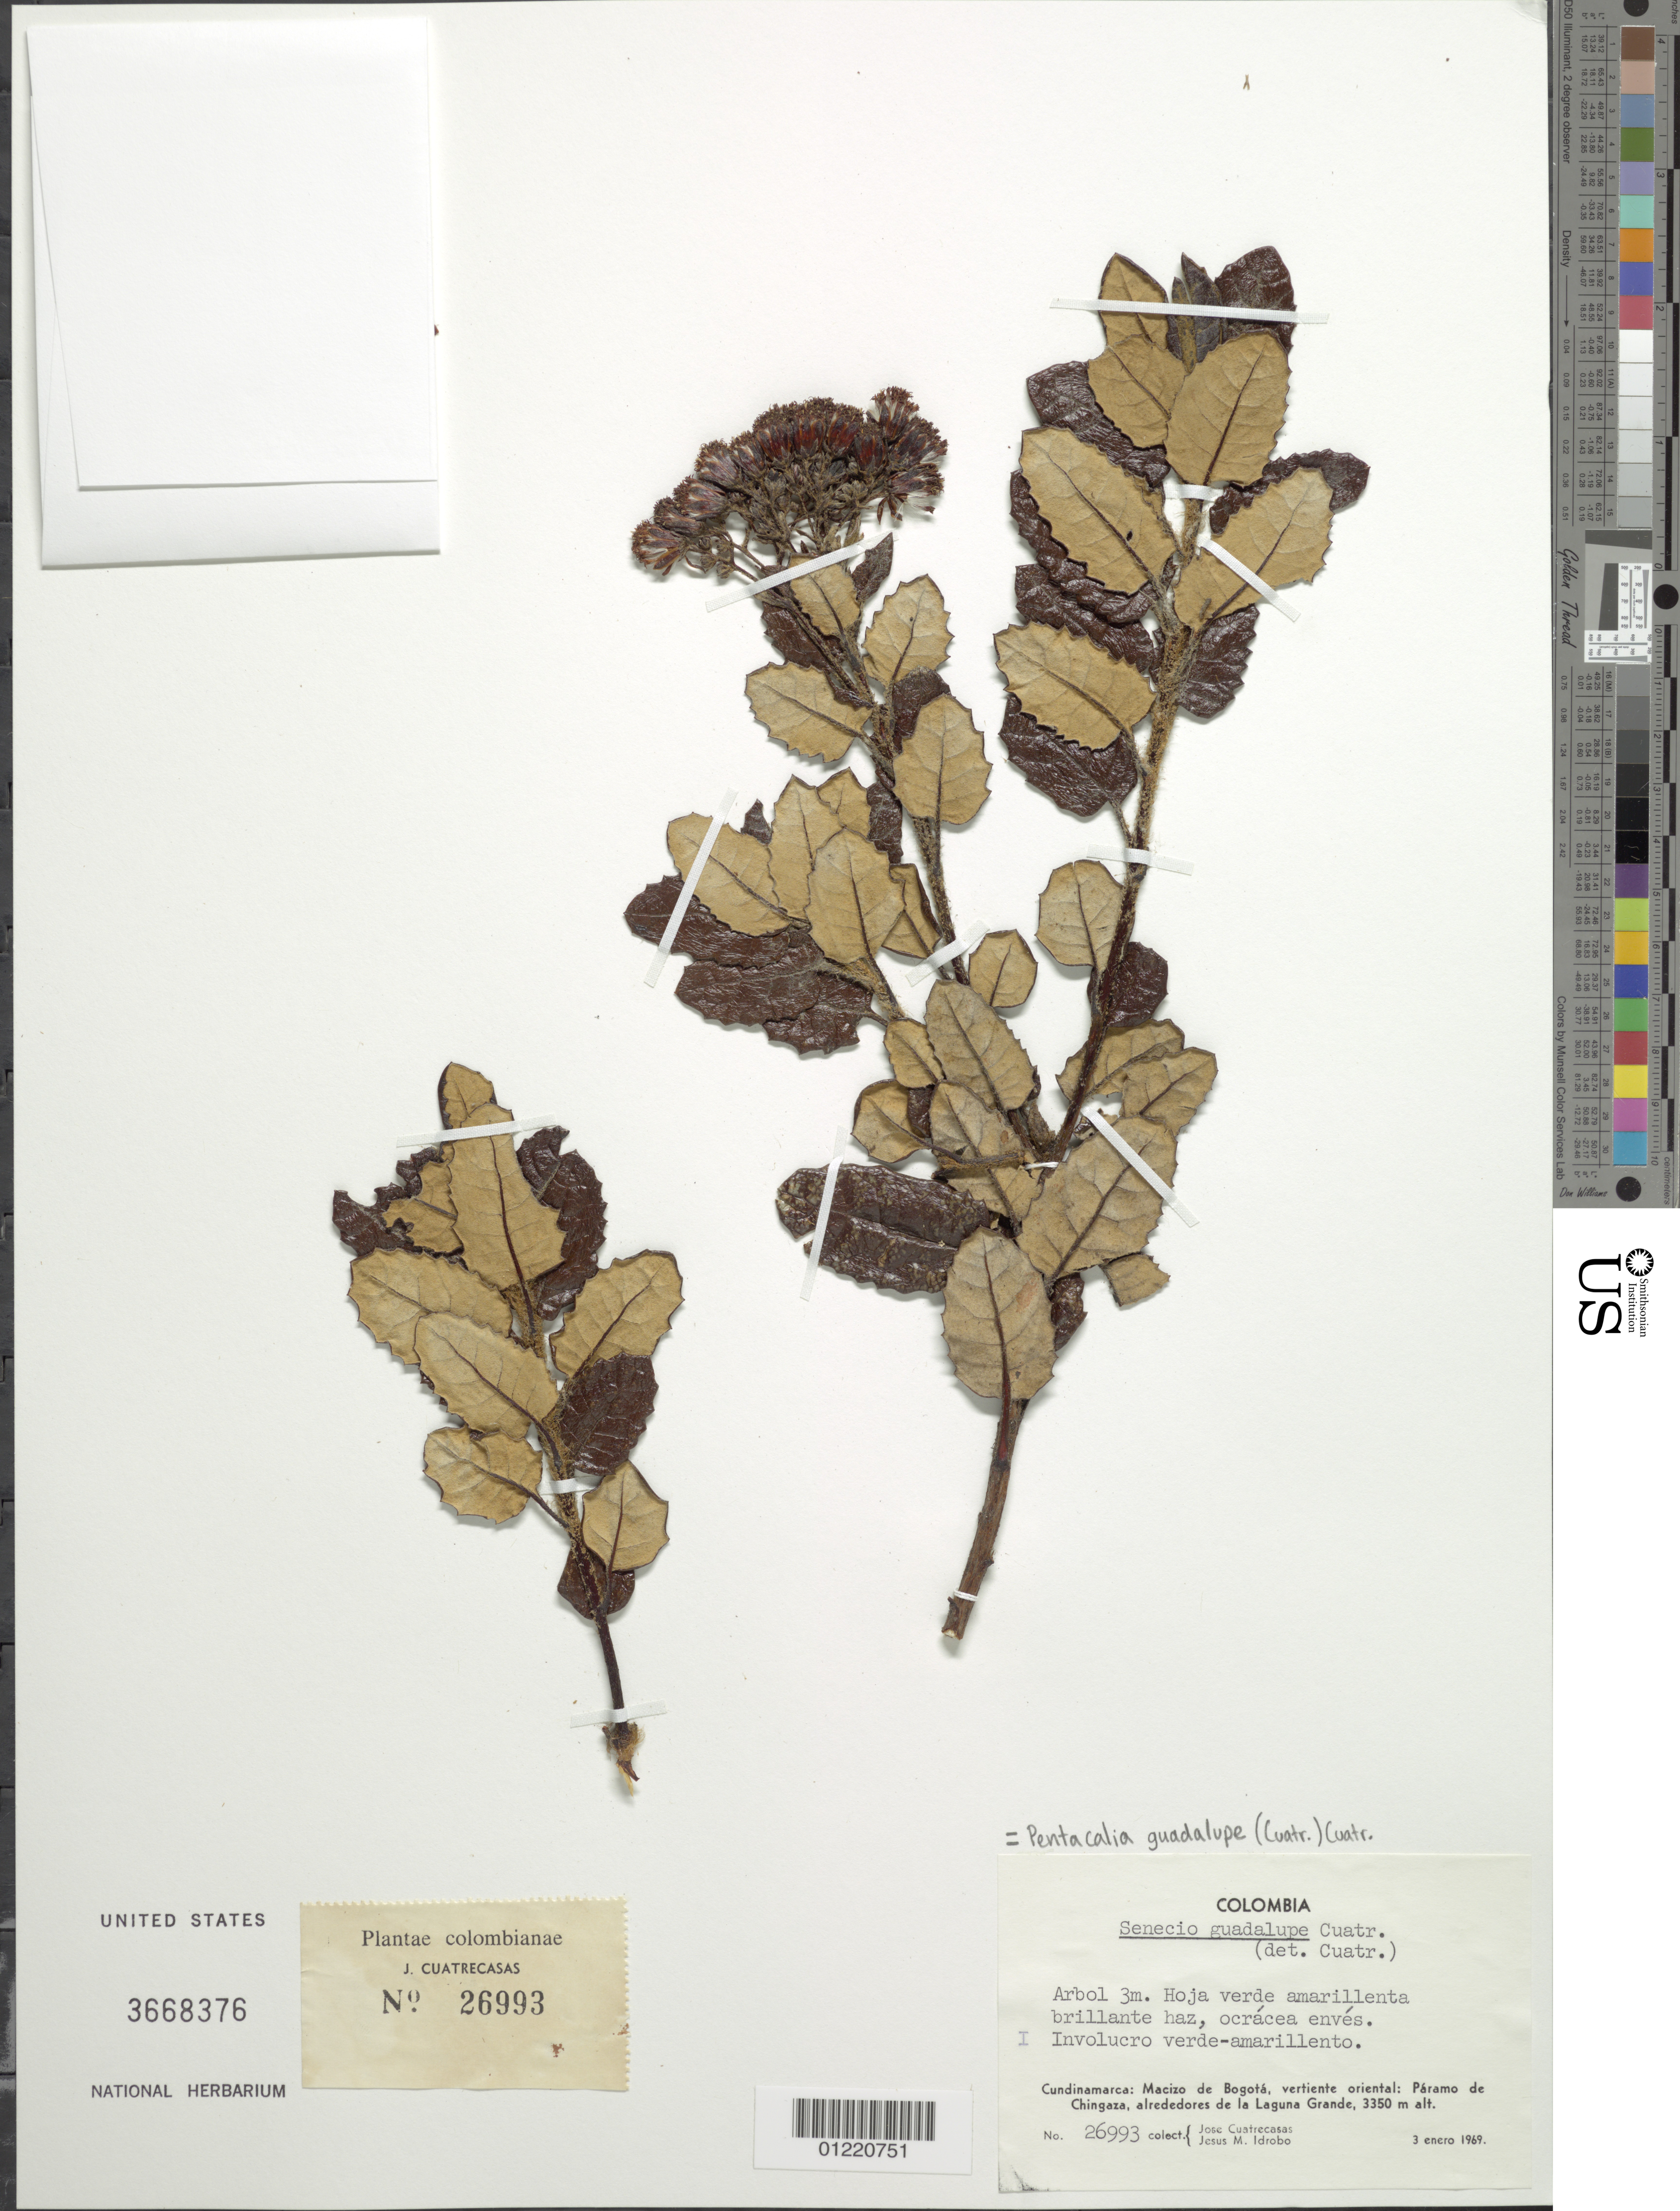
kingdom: Plantae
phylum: Tracheophyta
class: Magnoliopsida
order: Asterales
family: Asteraceae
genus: Pentacalia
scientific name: Pentacalia guadalupe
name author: (Cuatrec.) Cuatrec.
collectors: J. Cuatrecasas & J. M. Idrobo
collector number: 26993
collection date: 1969-01-03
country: Colombia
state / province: Cundinamarca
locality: Macizo de Bogotá, vertiente oriental: Páramo de Chingaza, alrededores de la Laguna Grande.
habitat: Paramo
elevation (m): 3350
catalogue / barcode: US 3668376